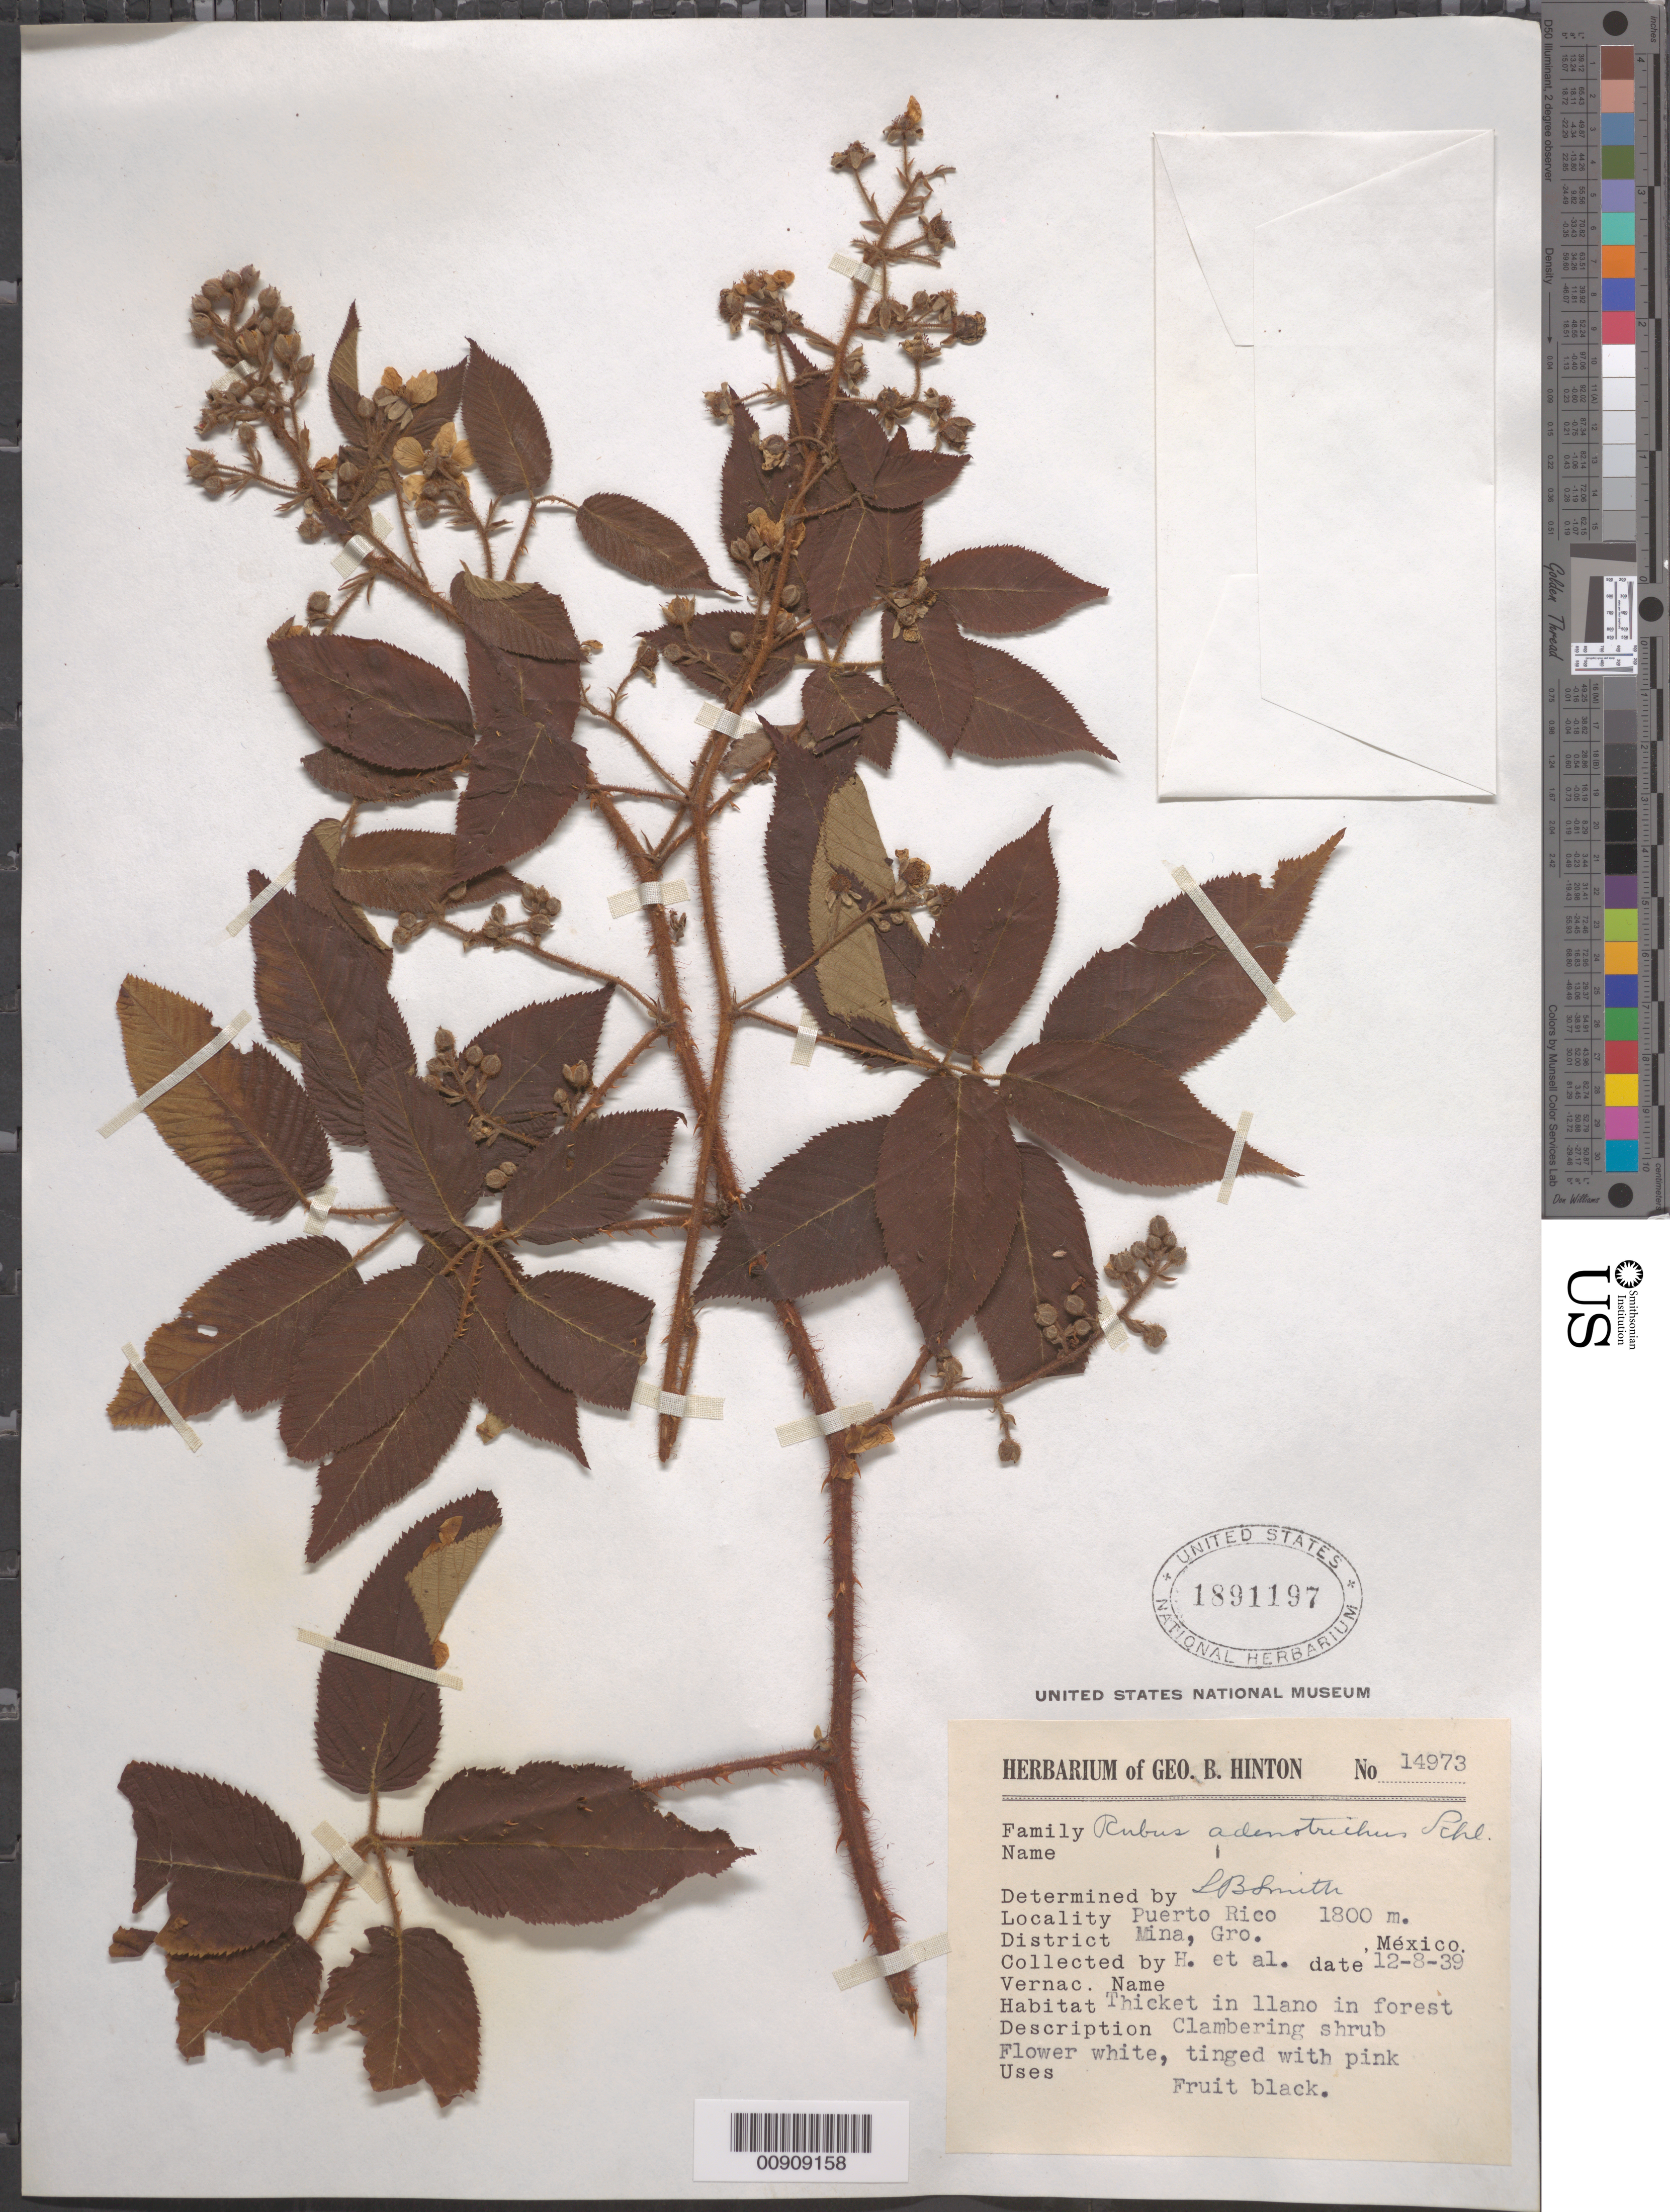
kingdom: Plantae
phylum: Tracheophyta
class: Magnoliopsida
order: Rosales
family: Rosaceae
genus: Rubus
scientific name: Rubus adenotrichos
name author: Schltdl.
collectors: G. B. Hinton & et al.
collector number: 14973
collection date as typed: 08 Dec 1939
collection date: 1939-12-08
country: Mexico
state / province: Guerrero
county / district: Mina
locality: Puerto Rico, District Mina, Guerrero.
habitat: Thicket in llano in forest.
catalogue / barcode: US 1891197